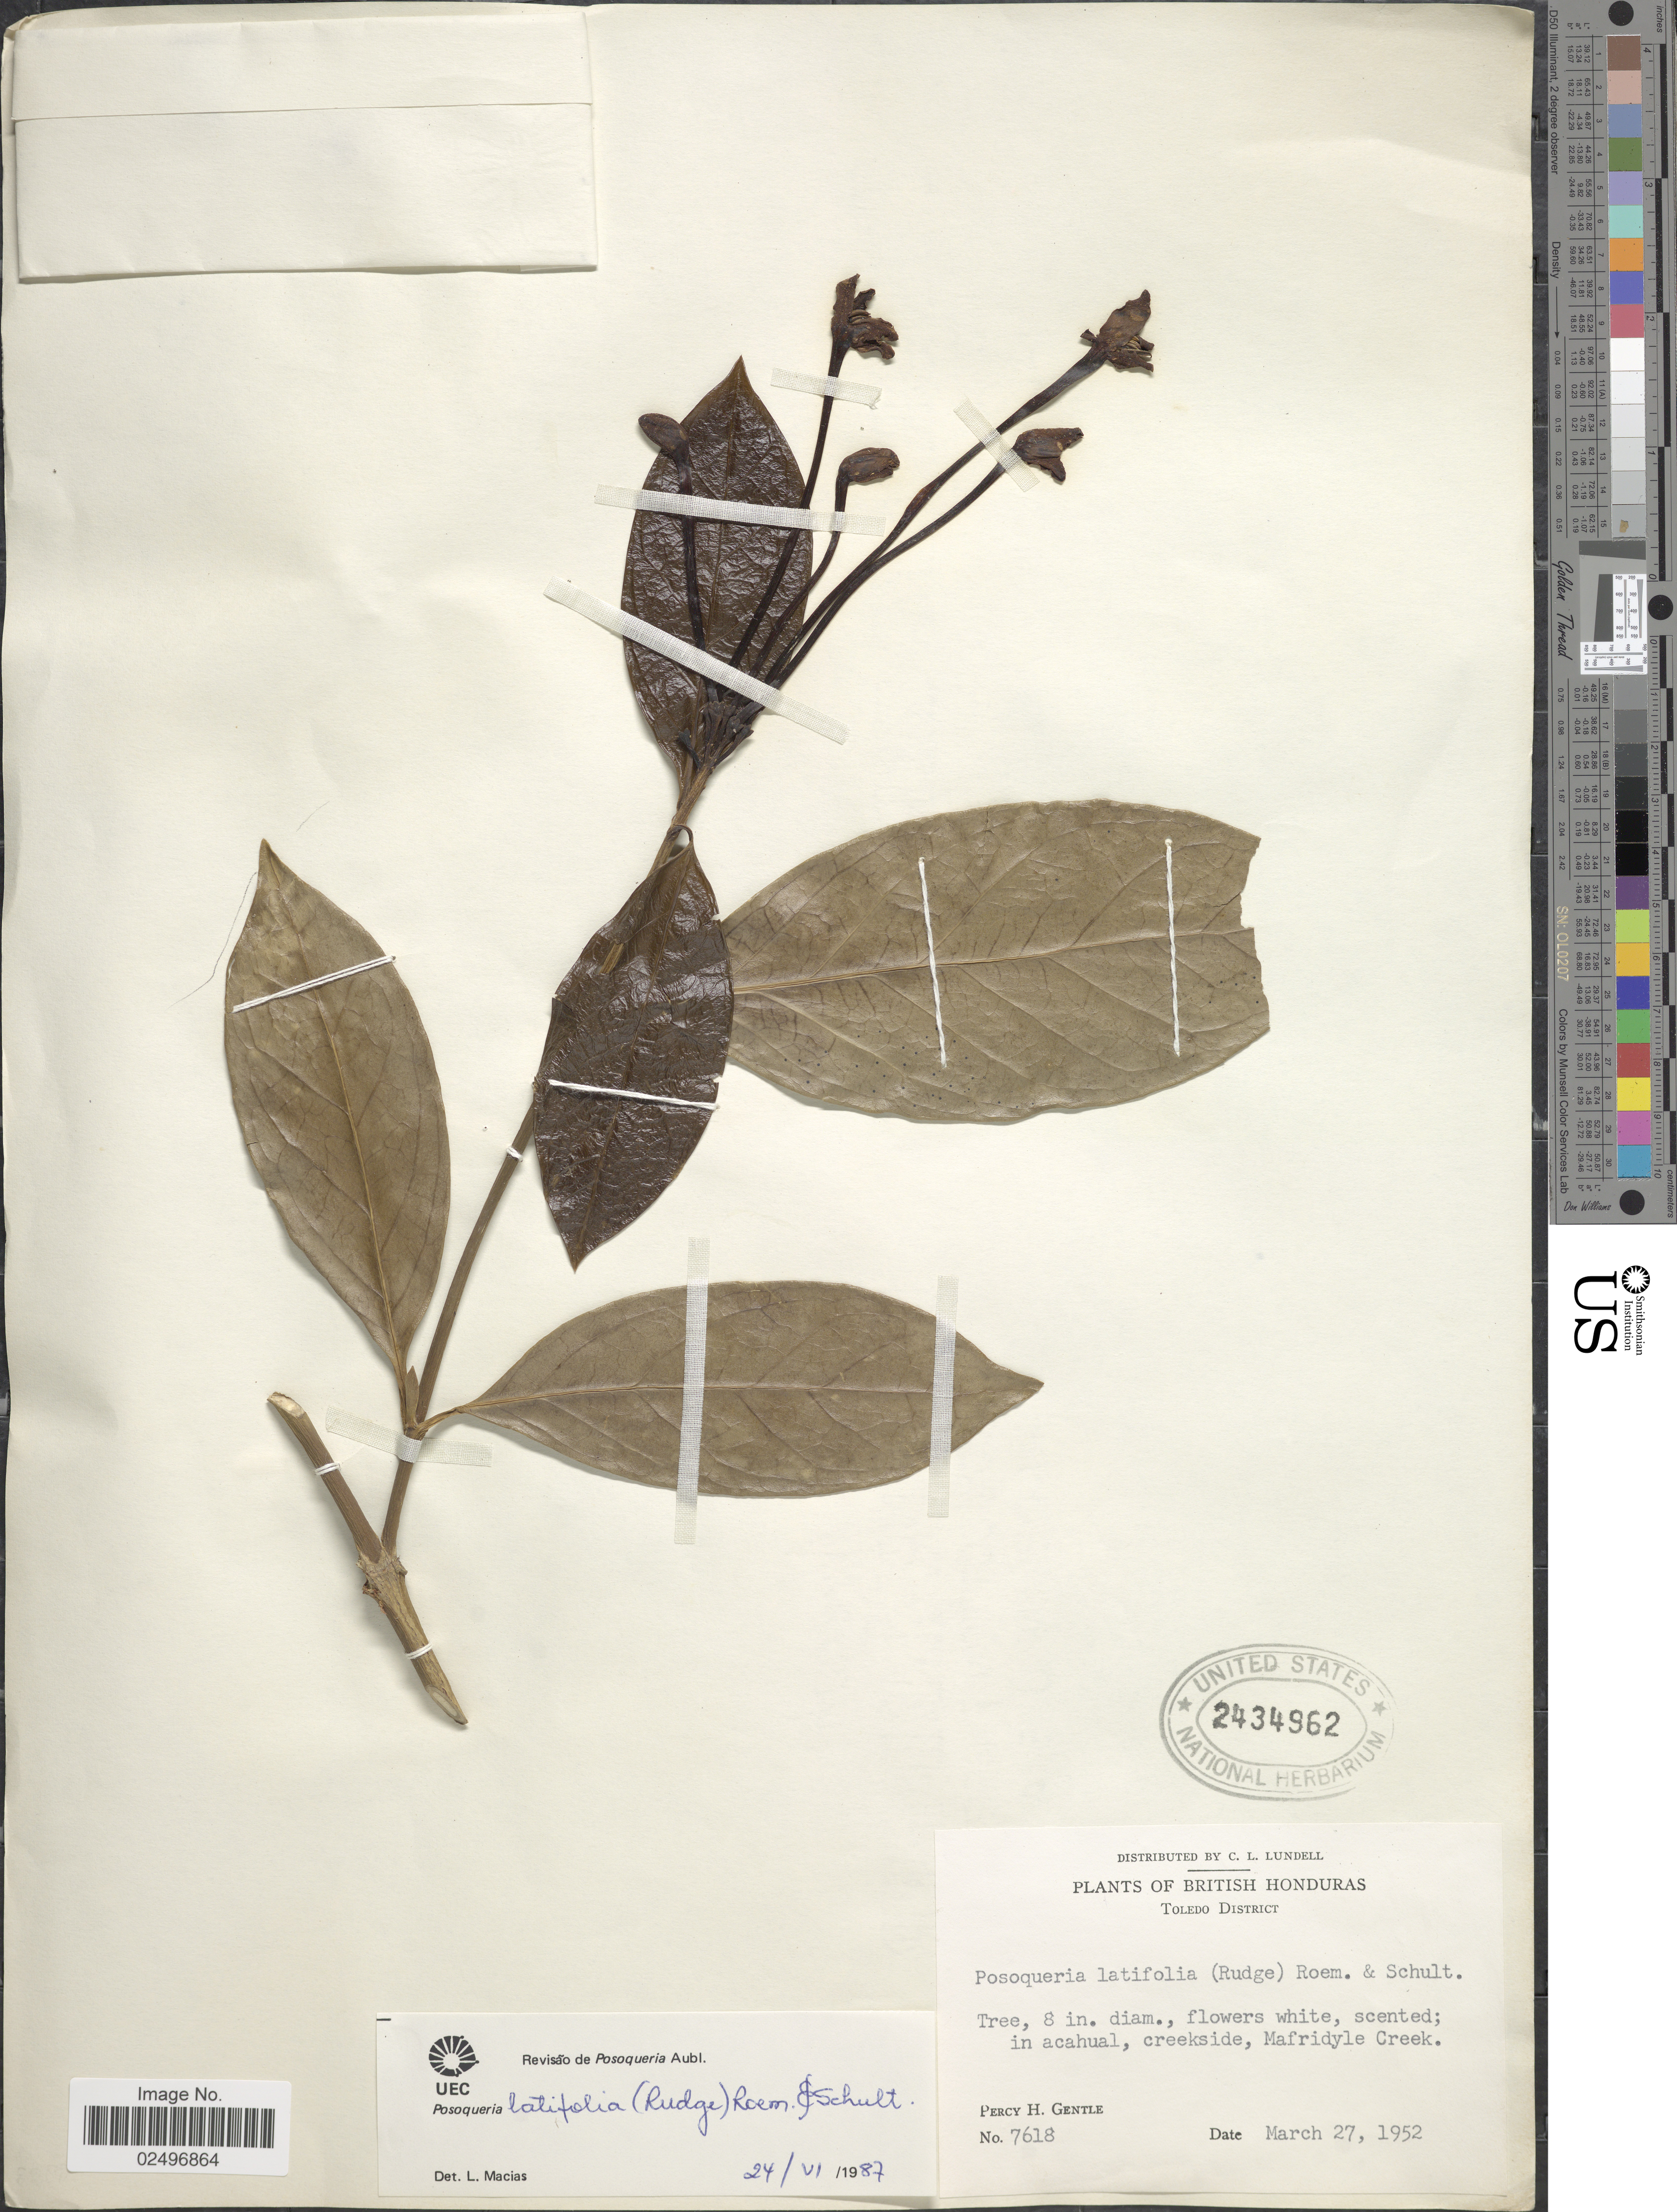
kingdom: Plantae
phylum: Tracheophyta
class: Magnoliopsida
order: Gentianales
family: Rubiaceae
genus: Posoqueria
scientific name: Posoqueria latifolia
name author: (Rudge) Roem. & Schult.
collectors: P. H. Gentle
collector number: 7618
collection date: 1952-03-27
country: Belize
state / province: Toledo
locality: British Honduras, Toledo District, in acahual, creekside, Mafridyle Creek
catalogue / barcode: US 2434962